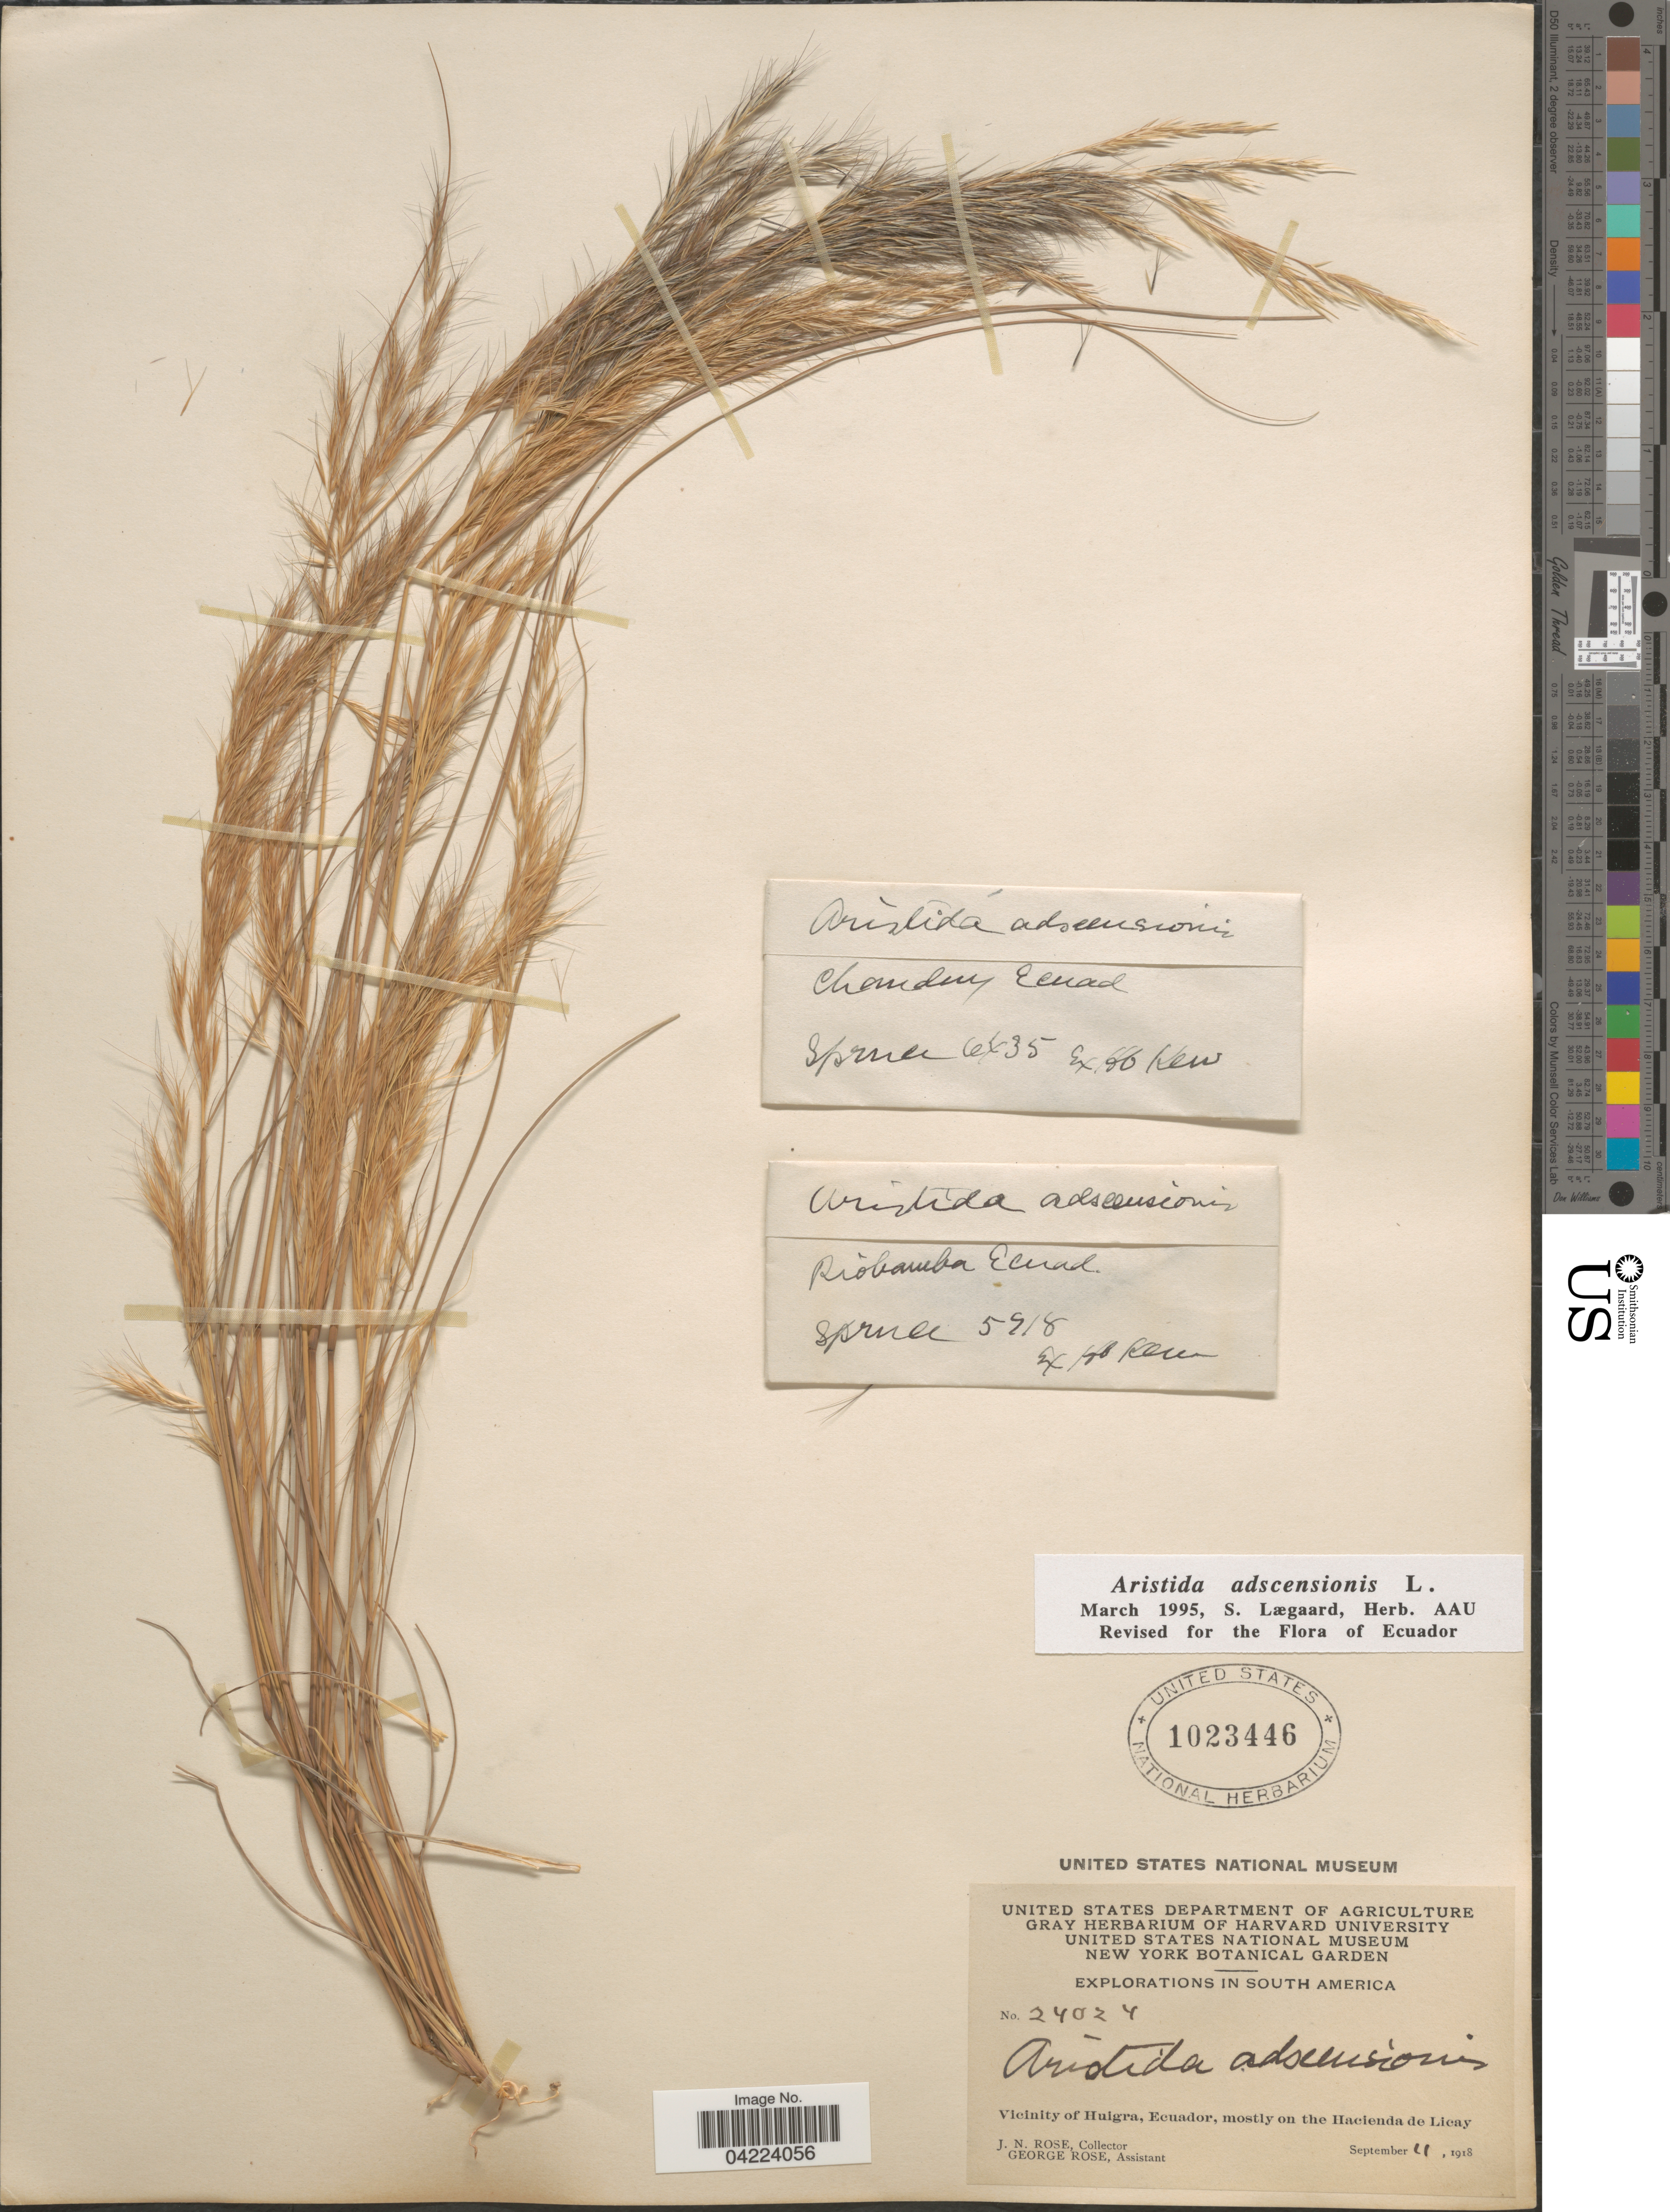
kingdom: Plantae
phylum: Tracheophyta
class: Liliopsida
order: Poales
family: Poaceae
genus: Aristida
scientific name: Aristida adscensionis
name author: L.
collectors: J. N. Rose & G. Rose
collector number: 24024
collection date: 1918-09-04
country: Ecuador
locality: Explorations in South America. Vicinity of Huigra, mostly on the Hacienda de Licay.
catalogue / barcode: US 1023446